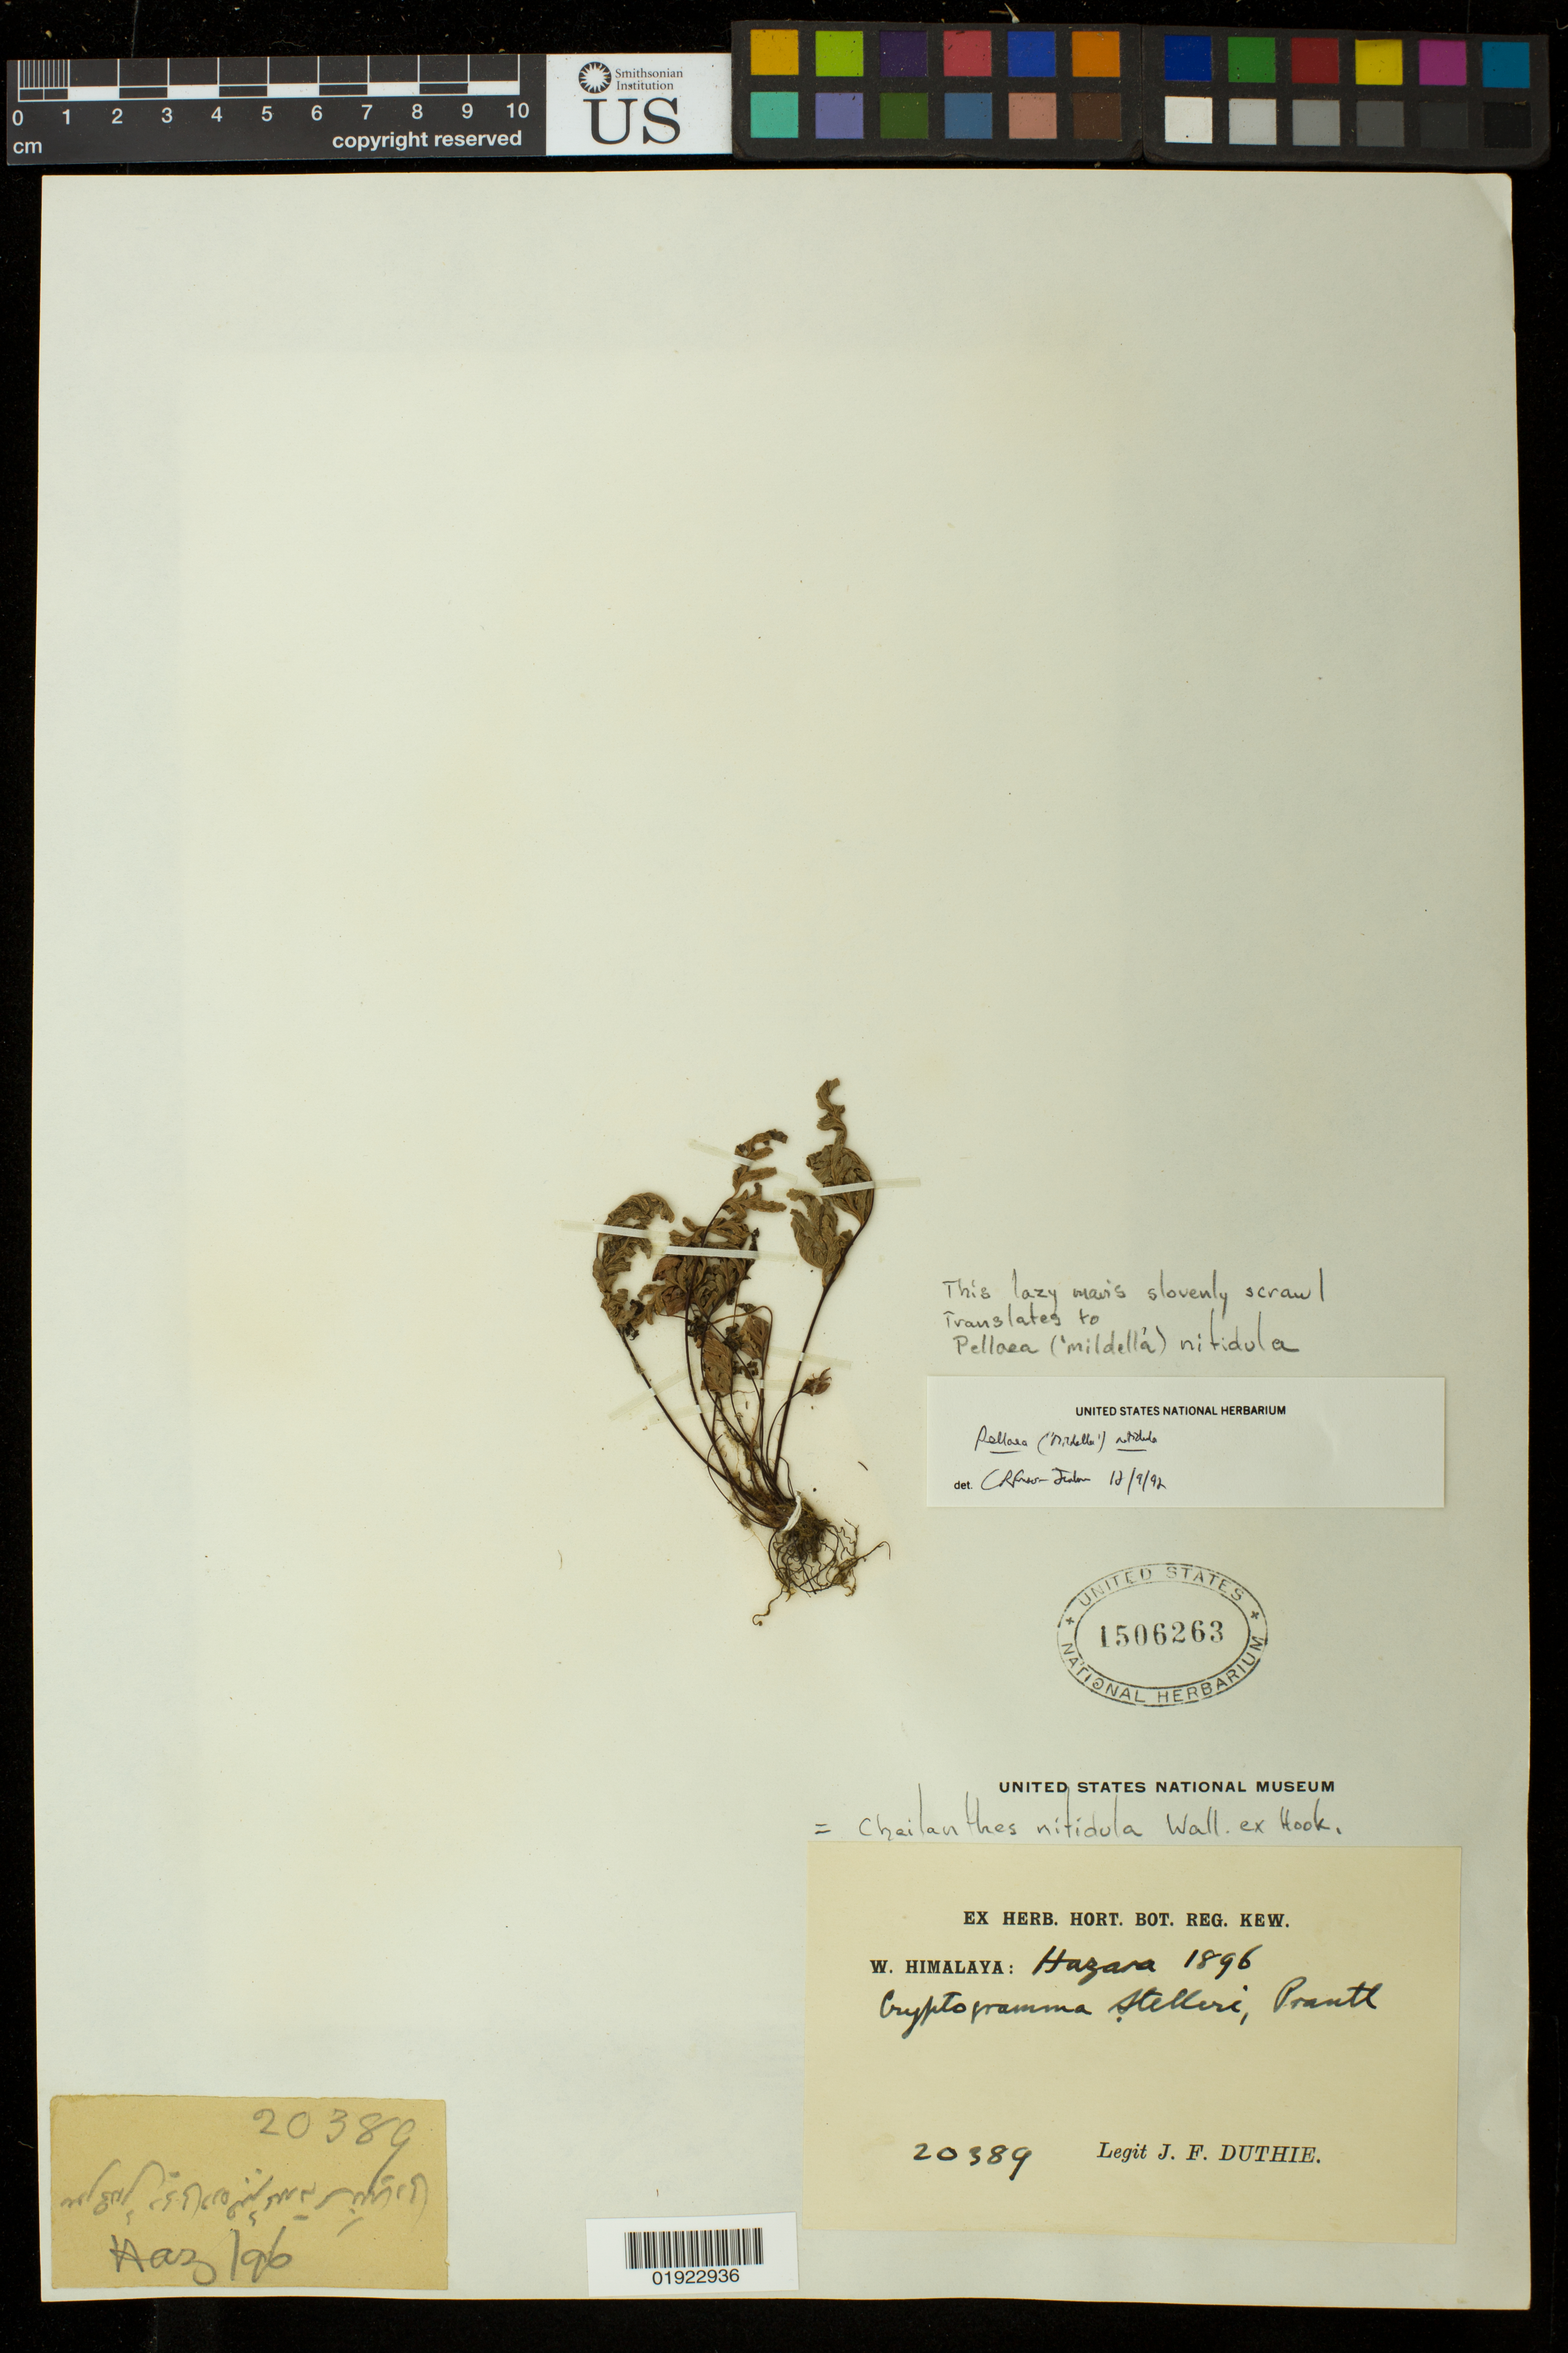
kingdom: Plantae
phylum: Tracheophyta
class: Polypodiopsida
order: Polypodiales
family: Pteridaceae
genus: Cheilanthes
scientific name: Cheilanthes nitidula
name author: Wall. ex Hook.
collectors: Hazara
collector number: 20389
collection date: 1896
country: China / India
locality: Western Himalayas.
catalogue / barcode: US 1506263